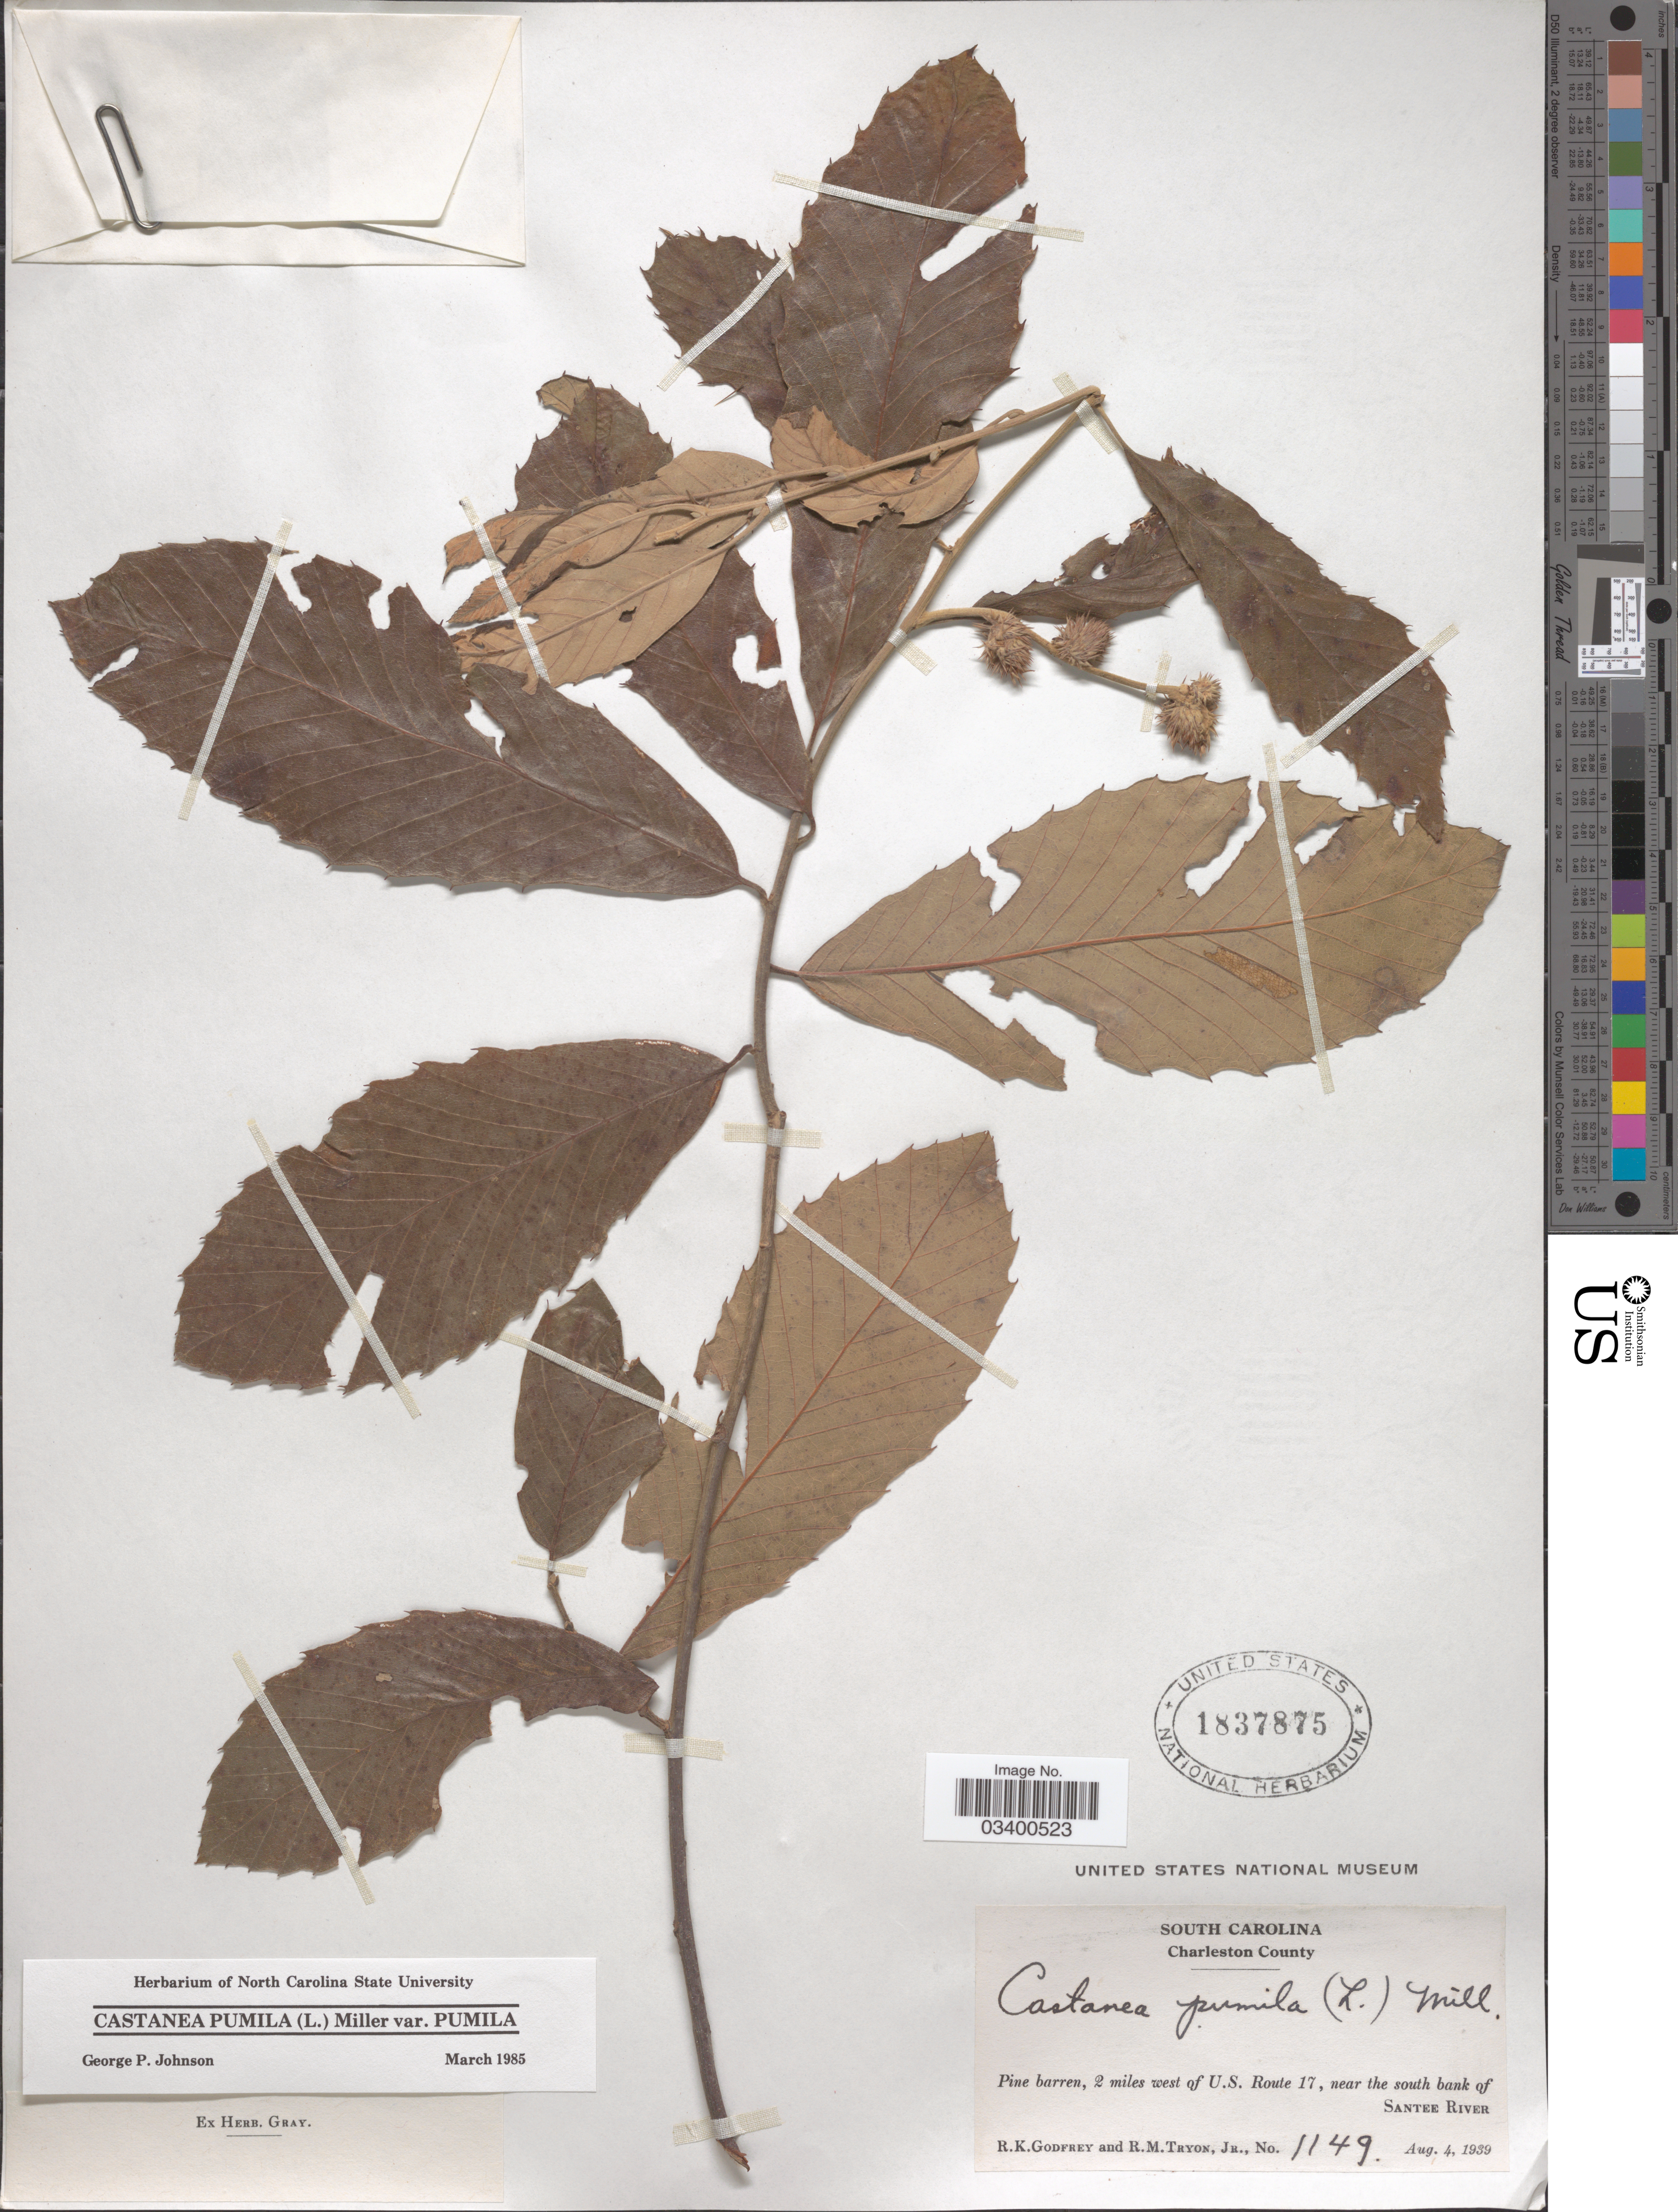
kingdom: Plantae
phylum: Tracheophyta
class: Magnoliopsida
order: Fagales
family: Fagaceae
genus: Castanea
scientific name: Castanea pumila var. pumila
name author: (L.) Mill.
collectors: R. K. Godfrey & R. Tryon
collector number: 1149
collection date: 1939-08-04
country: United States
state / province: South Carolina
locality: Charleston County. 2 miles west of U.S. Route 17, near the south bank of Santee River.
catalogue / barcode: US 1837875